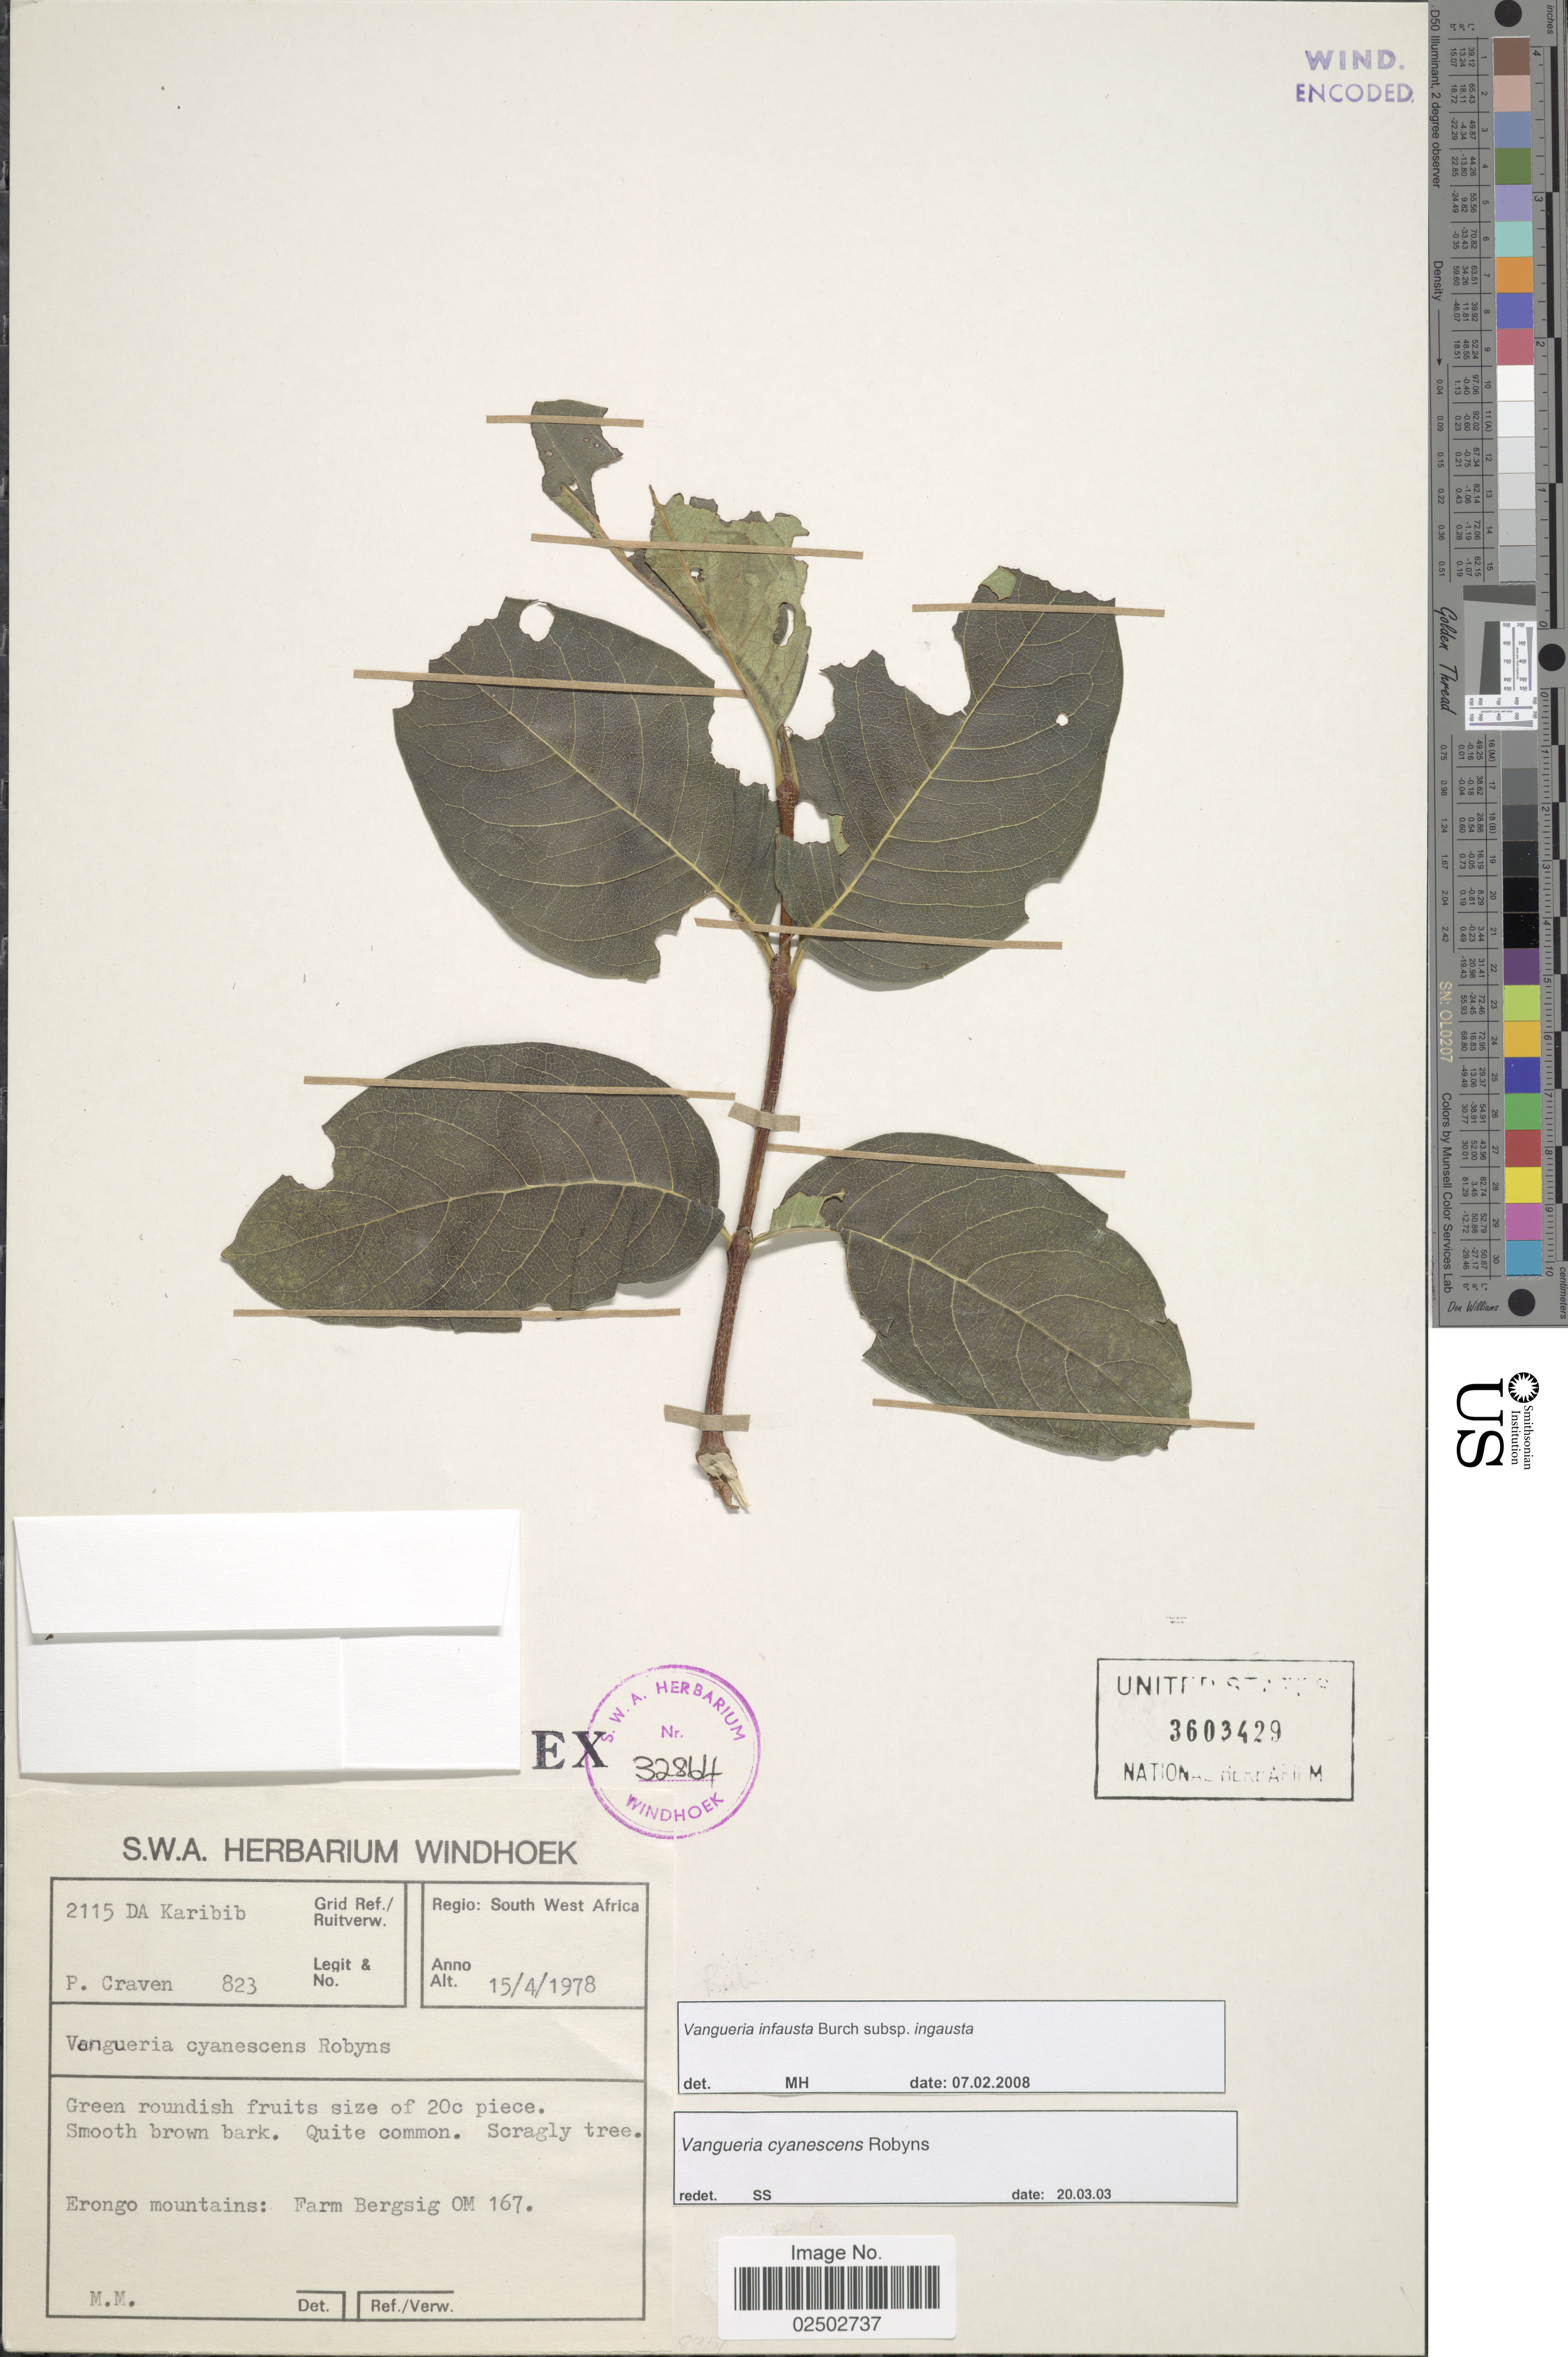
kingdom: Plantae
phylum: Tracheophyta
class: Magnoliopsida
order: Gentianales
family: Rubiaceae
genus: Vangueria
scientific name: Vangueria infausta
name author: D.G. Burch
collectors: P. Craven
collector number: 823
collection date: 1978-04-15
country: Namibia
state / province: Erongo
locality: Regio South West Africa. Erongo Mountains; Farm Bergsig OM 167. 2115 DA Karibib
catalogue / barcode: US 3603429